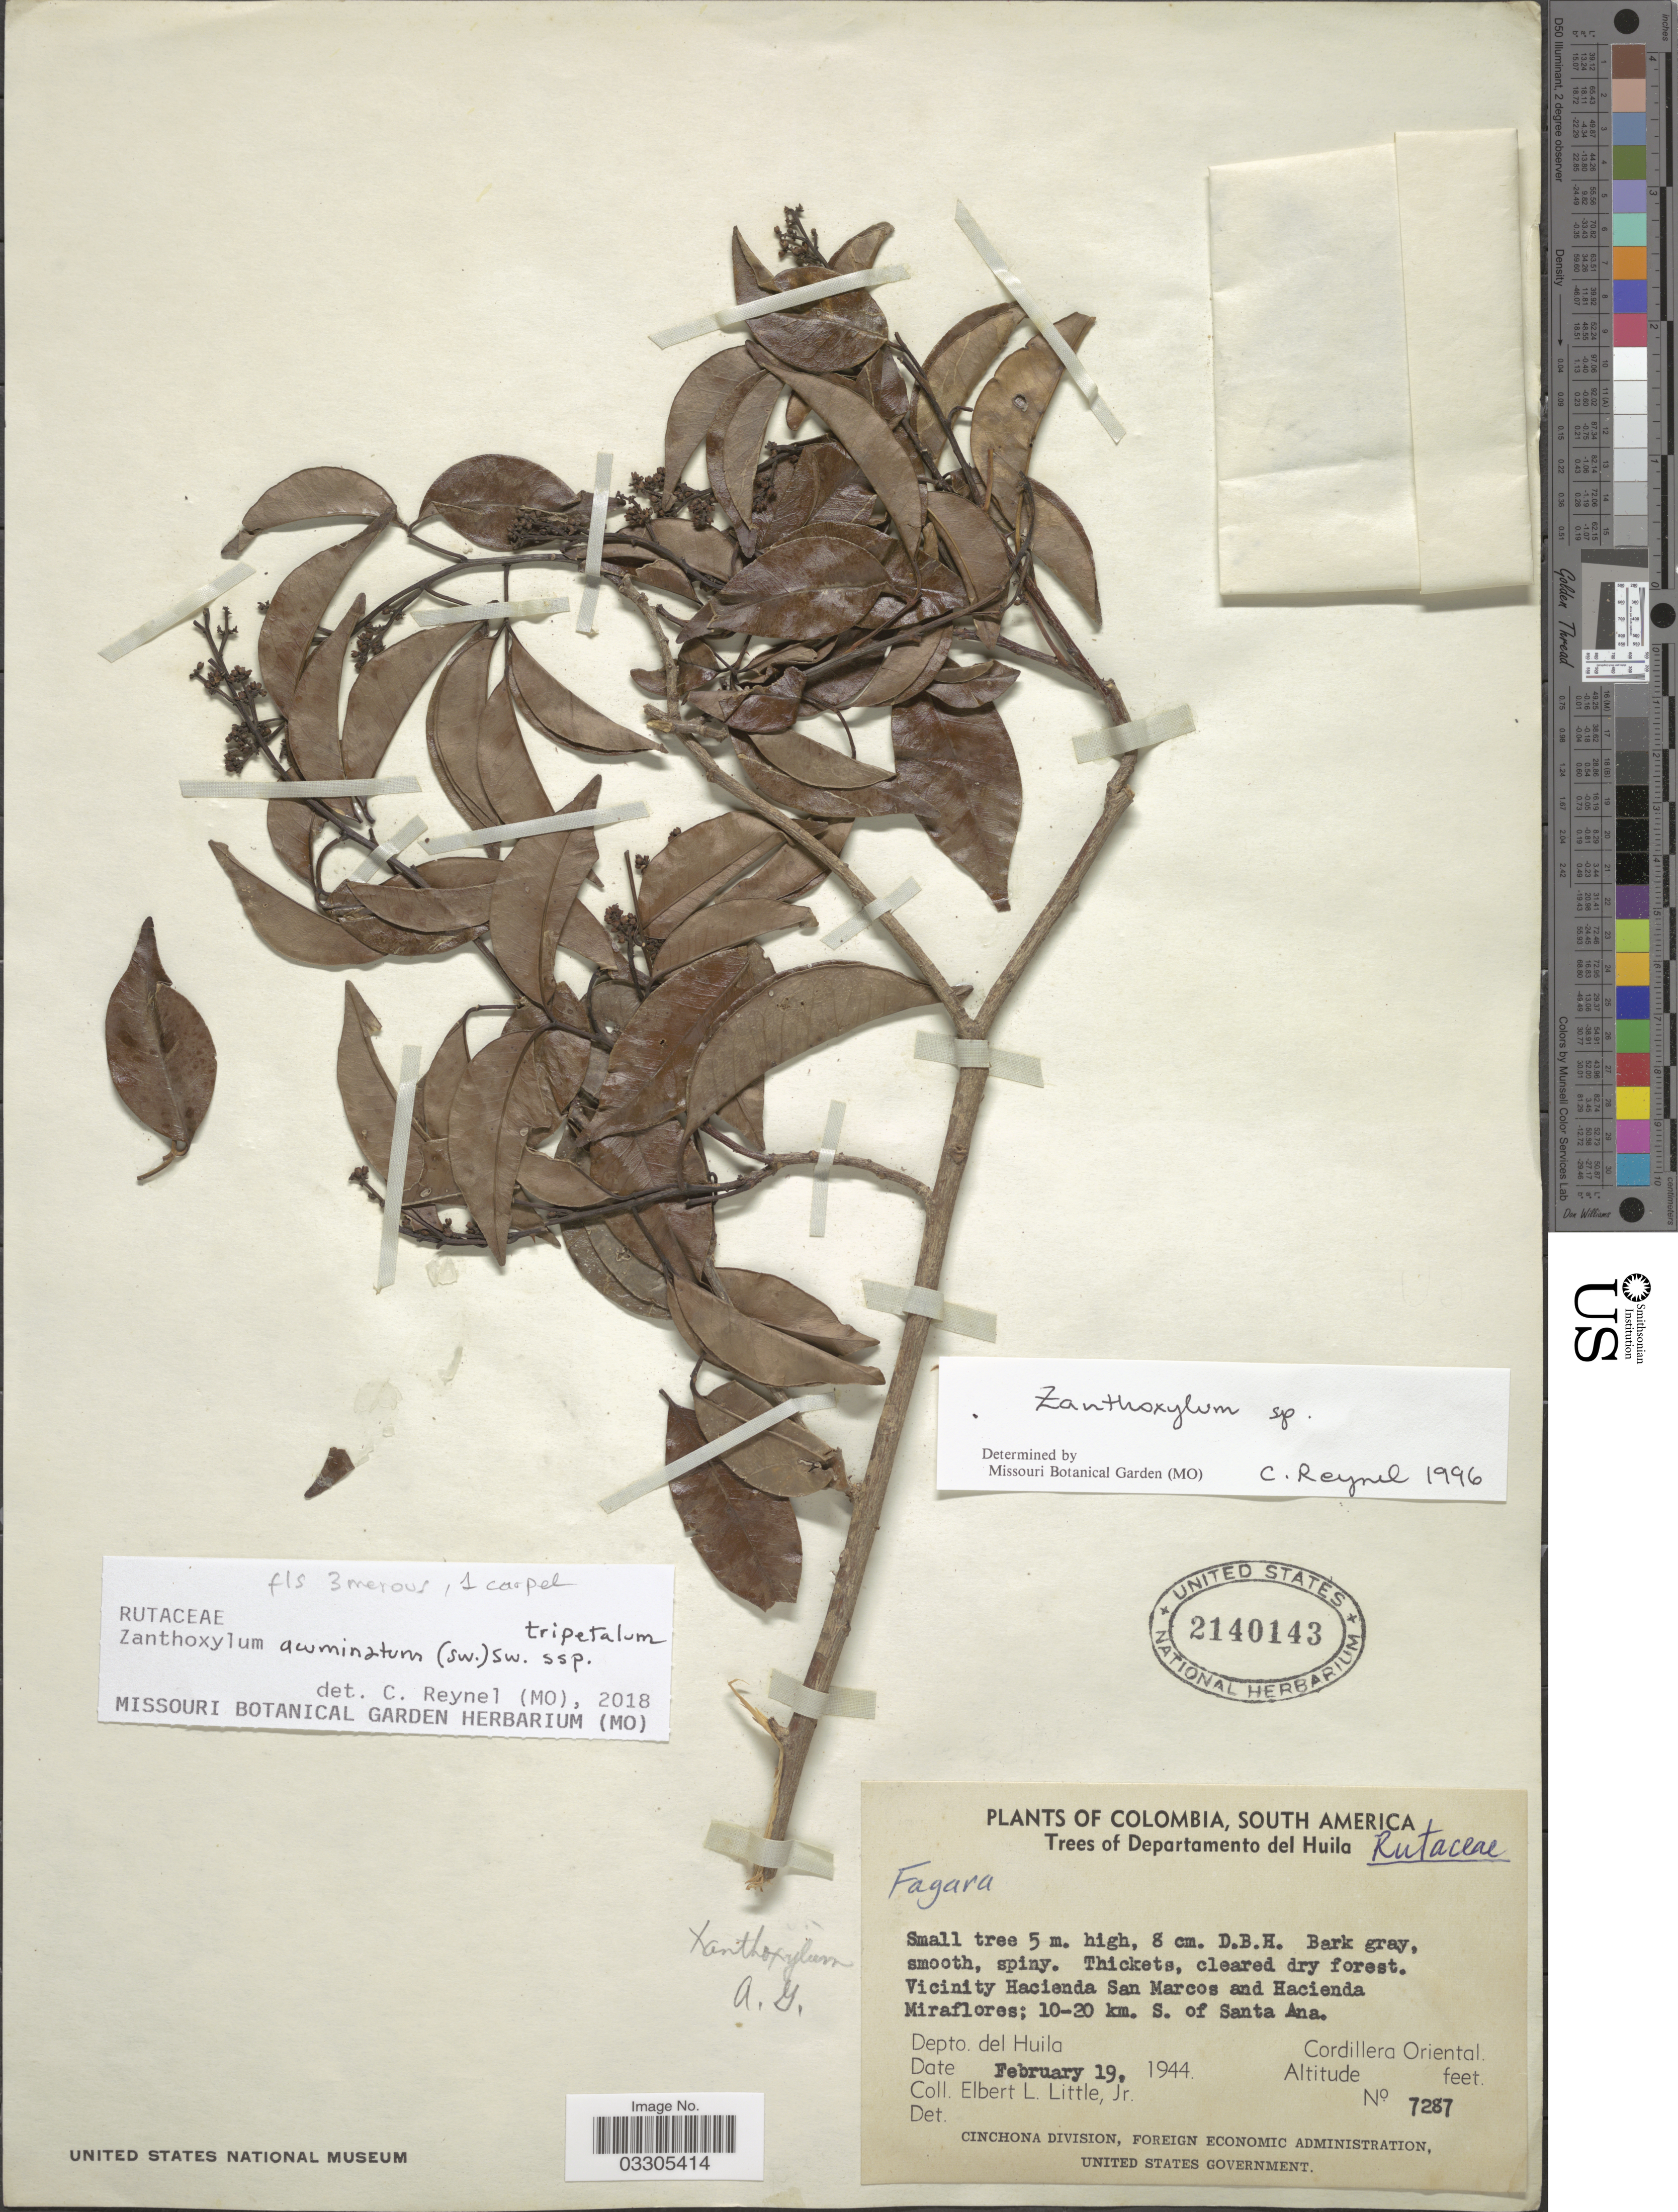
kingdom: Plantae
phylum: Tracheophyta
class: Magnoliopsida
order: Sapindales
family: Rutaceae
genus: Zanthoxylum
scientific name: Zanthoxylum acuminatum subsp. tripetalum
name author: (Standl.) Reynel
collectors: E. L. Little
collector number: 7287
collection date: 1944-02-19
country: Colombia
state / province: Huila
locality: Departamento del Huila. Vicinity Hacienda San Marcos and Hacienda Miraflores; 10-20 km. S. of Santa Ana. Depto. del Huila. Cordillera Oriental.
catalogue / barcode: US 2140143